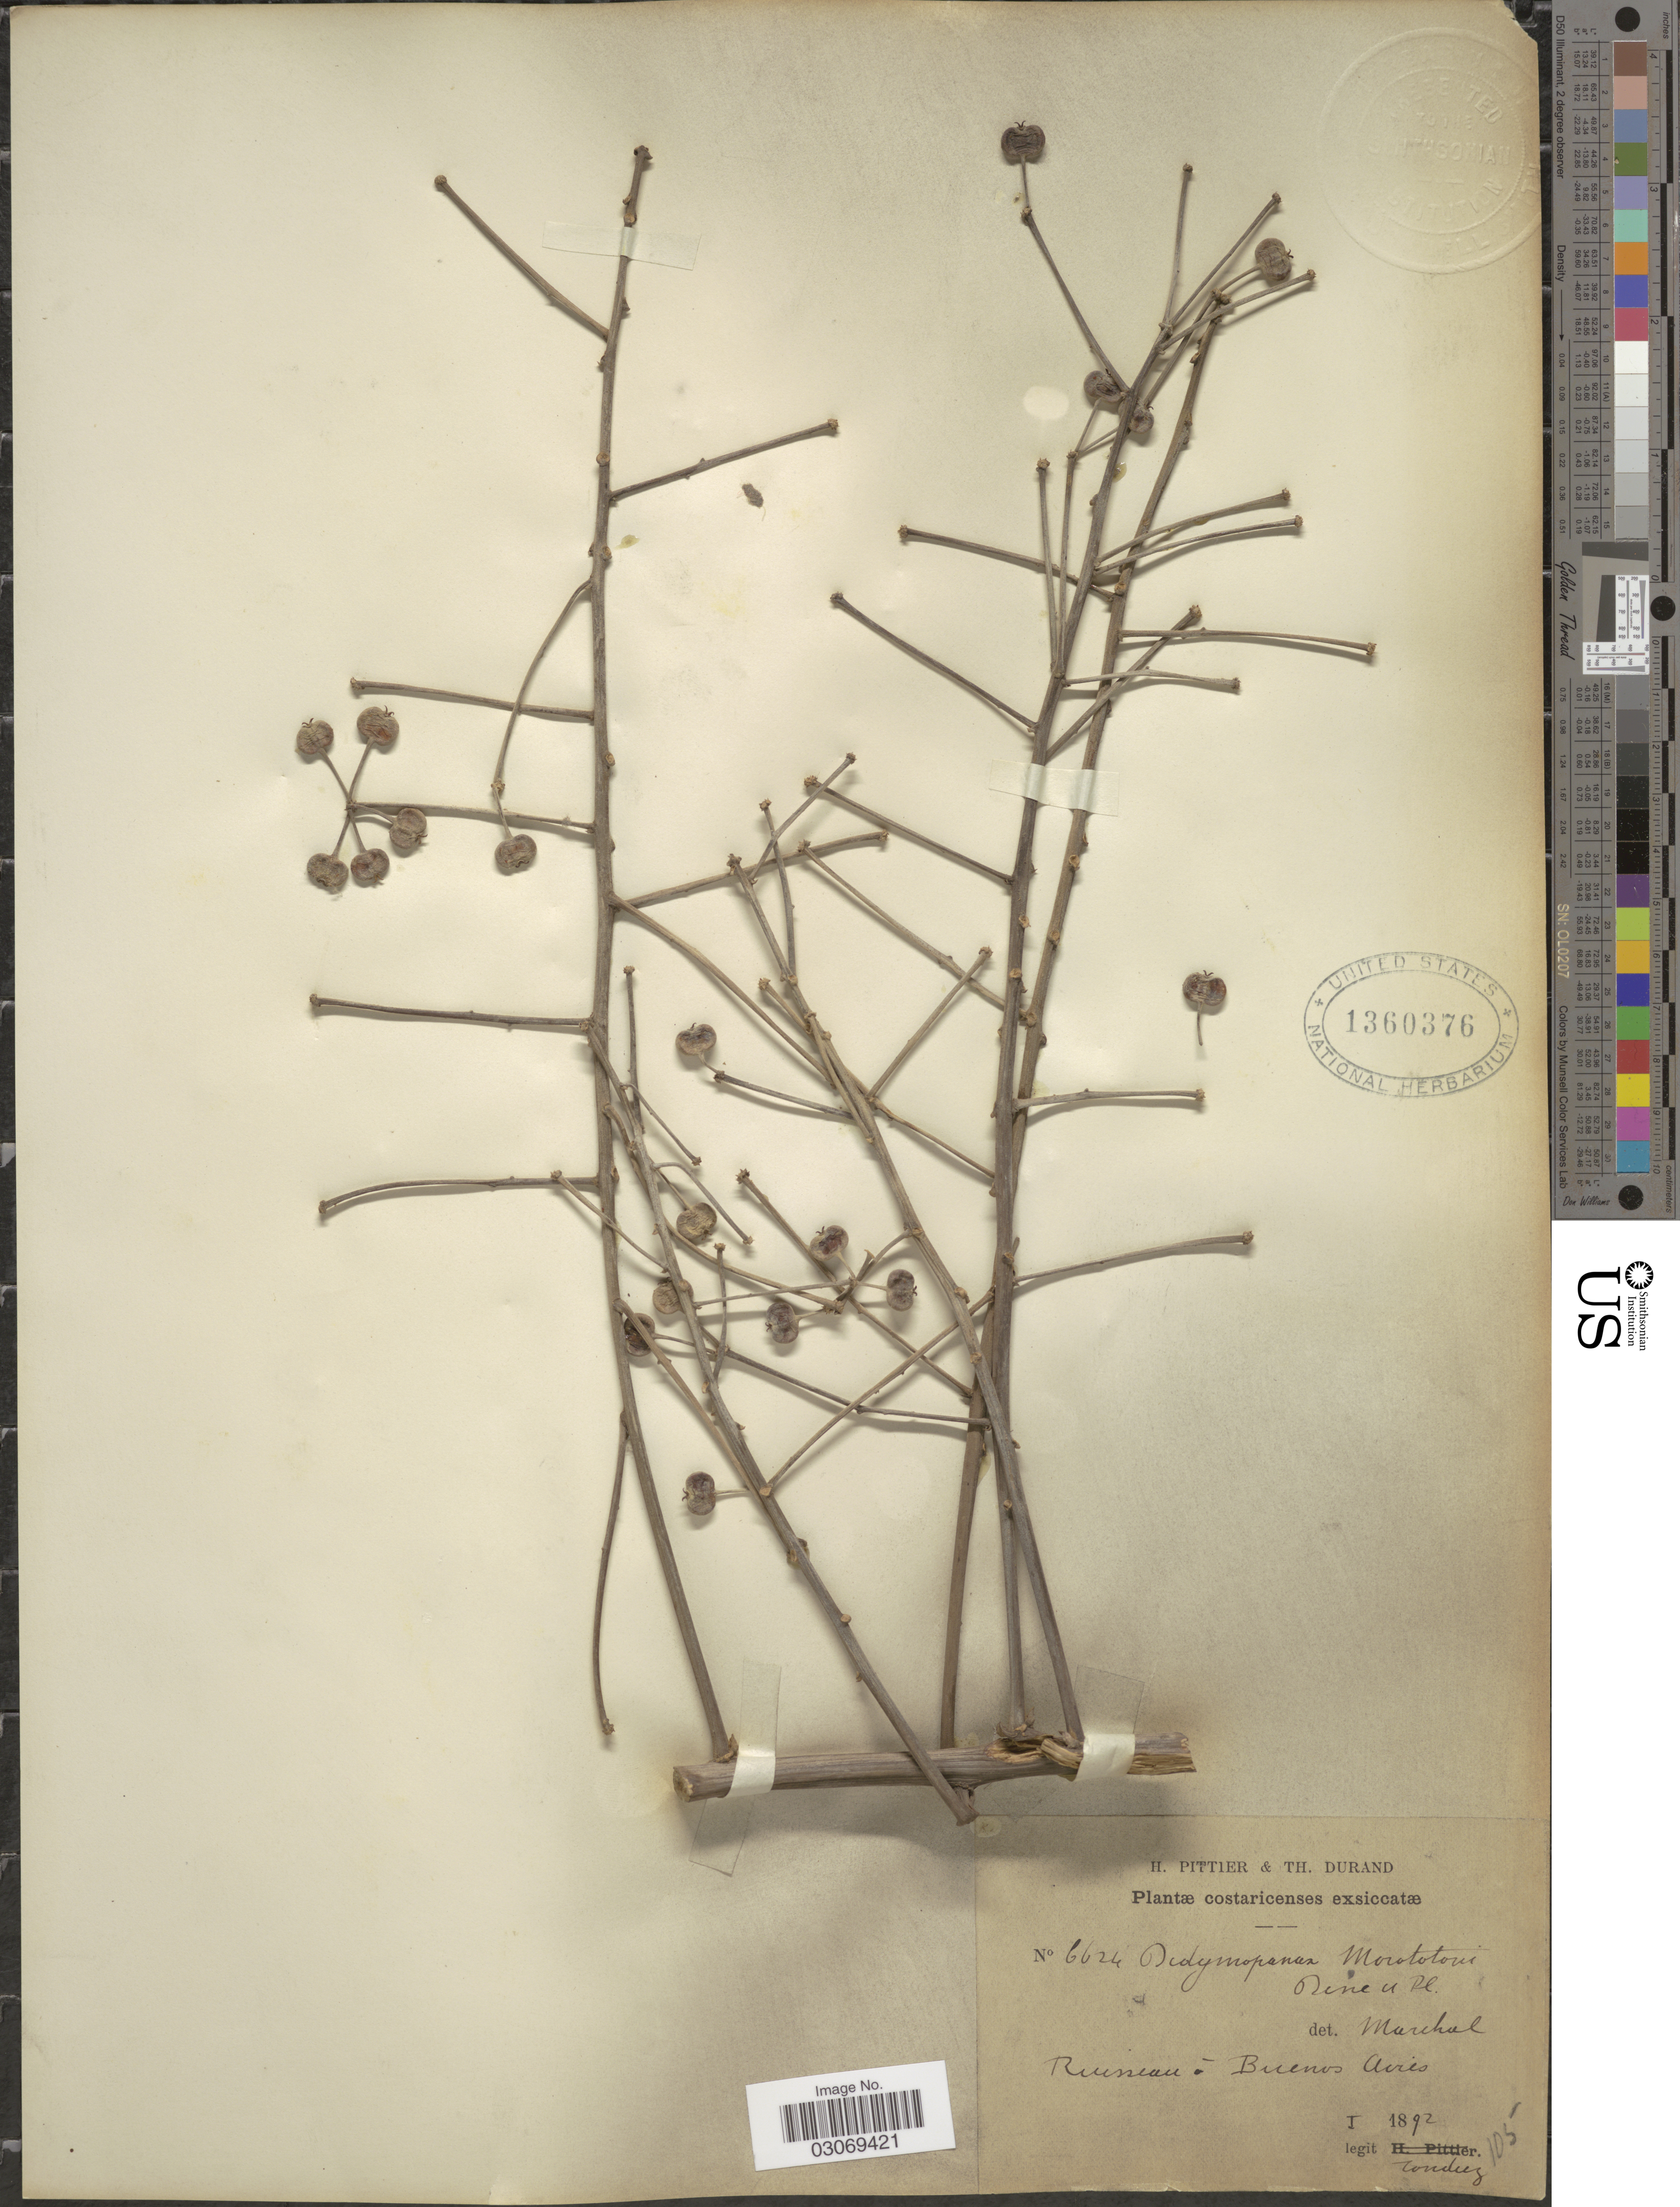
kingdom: Plantae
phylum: Tracheophyta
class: Magnoliopsida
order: Apiales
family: Araliaceae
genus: Schefflera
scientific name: Schefflera sp.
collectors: Tonduz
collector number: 6624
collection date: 1892-01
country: Costa Rica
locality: Ruisseau á Buenos Aires.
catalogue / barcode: US 1360376